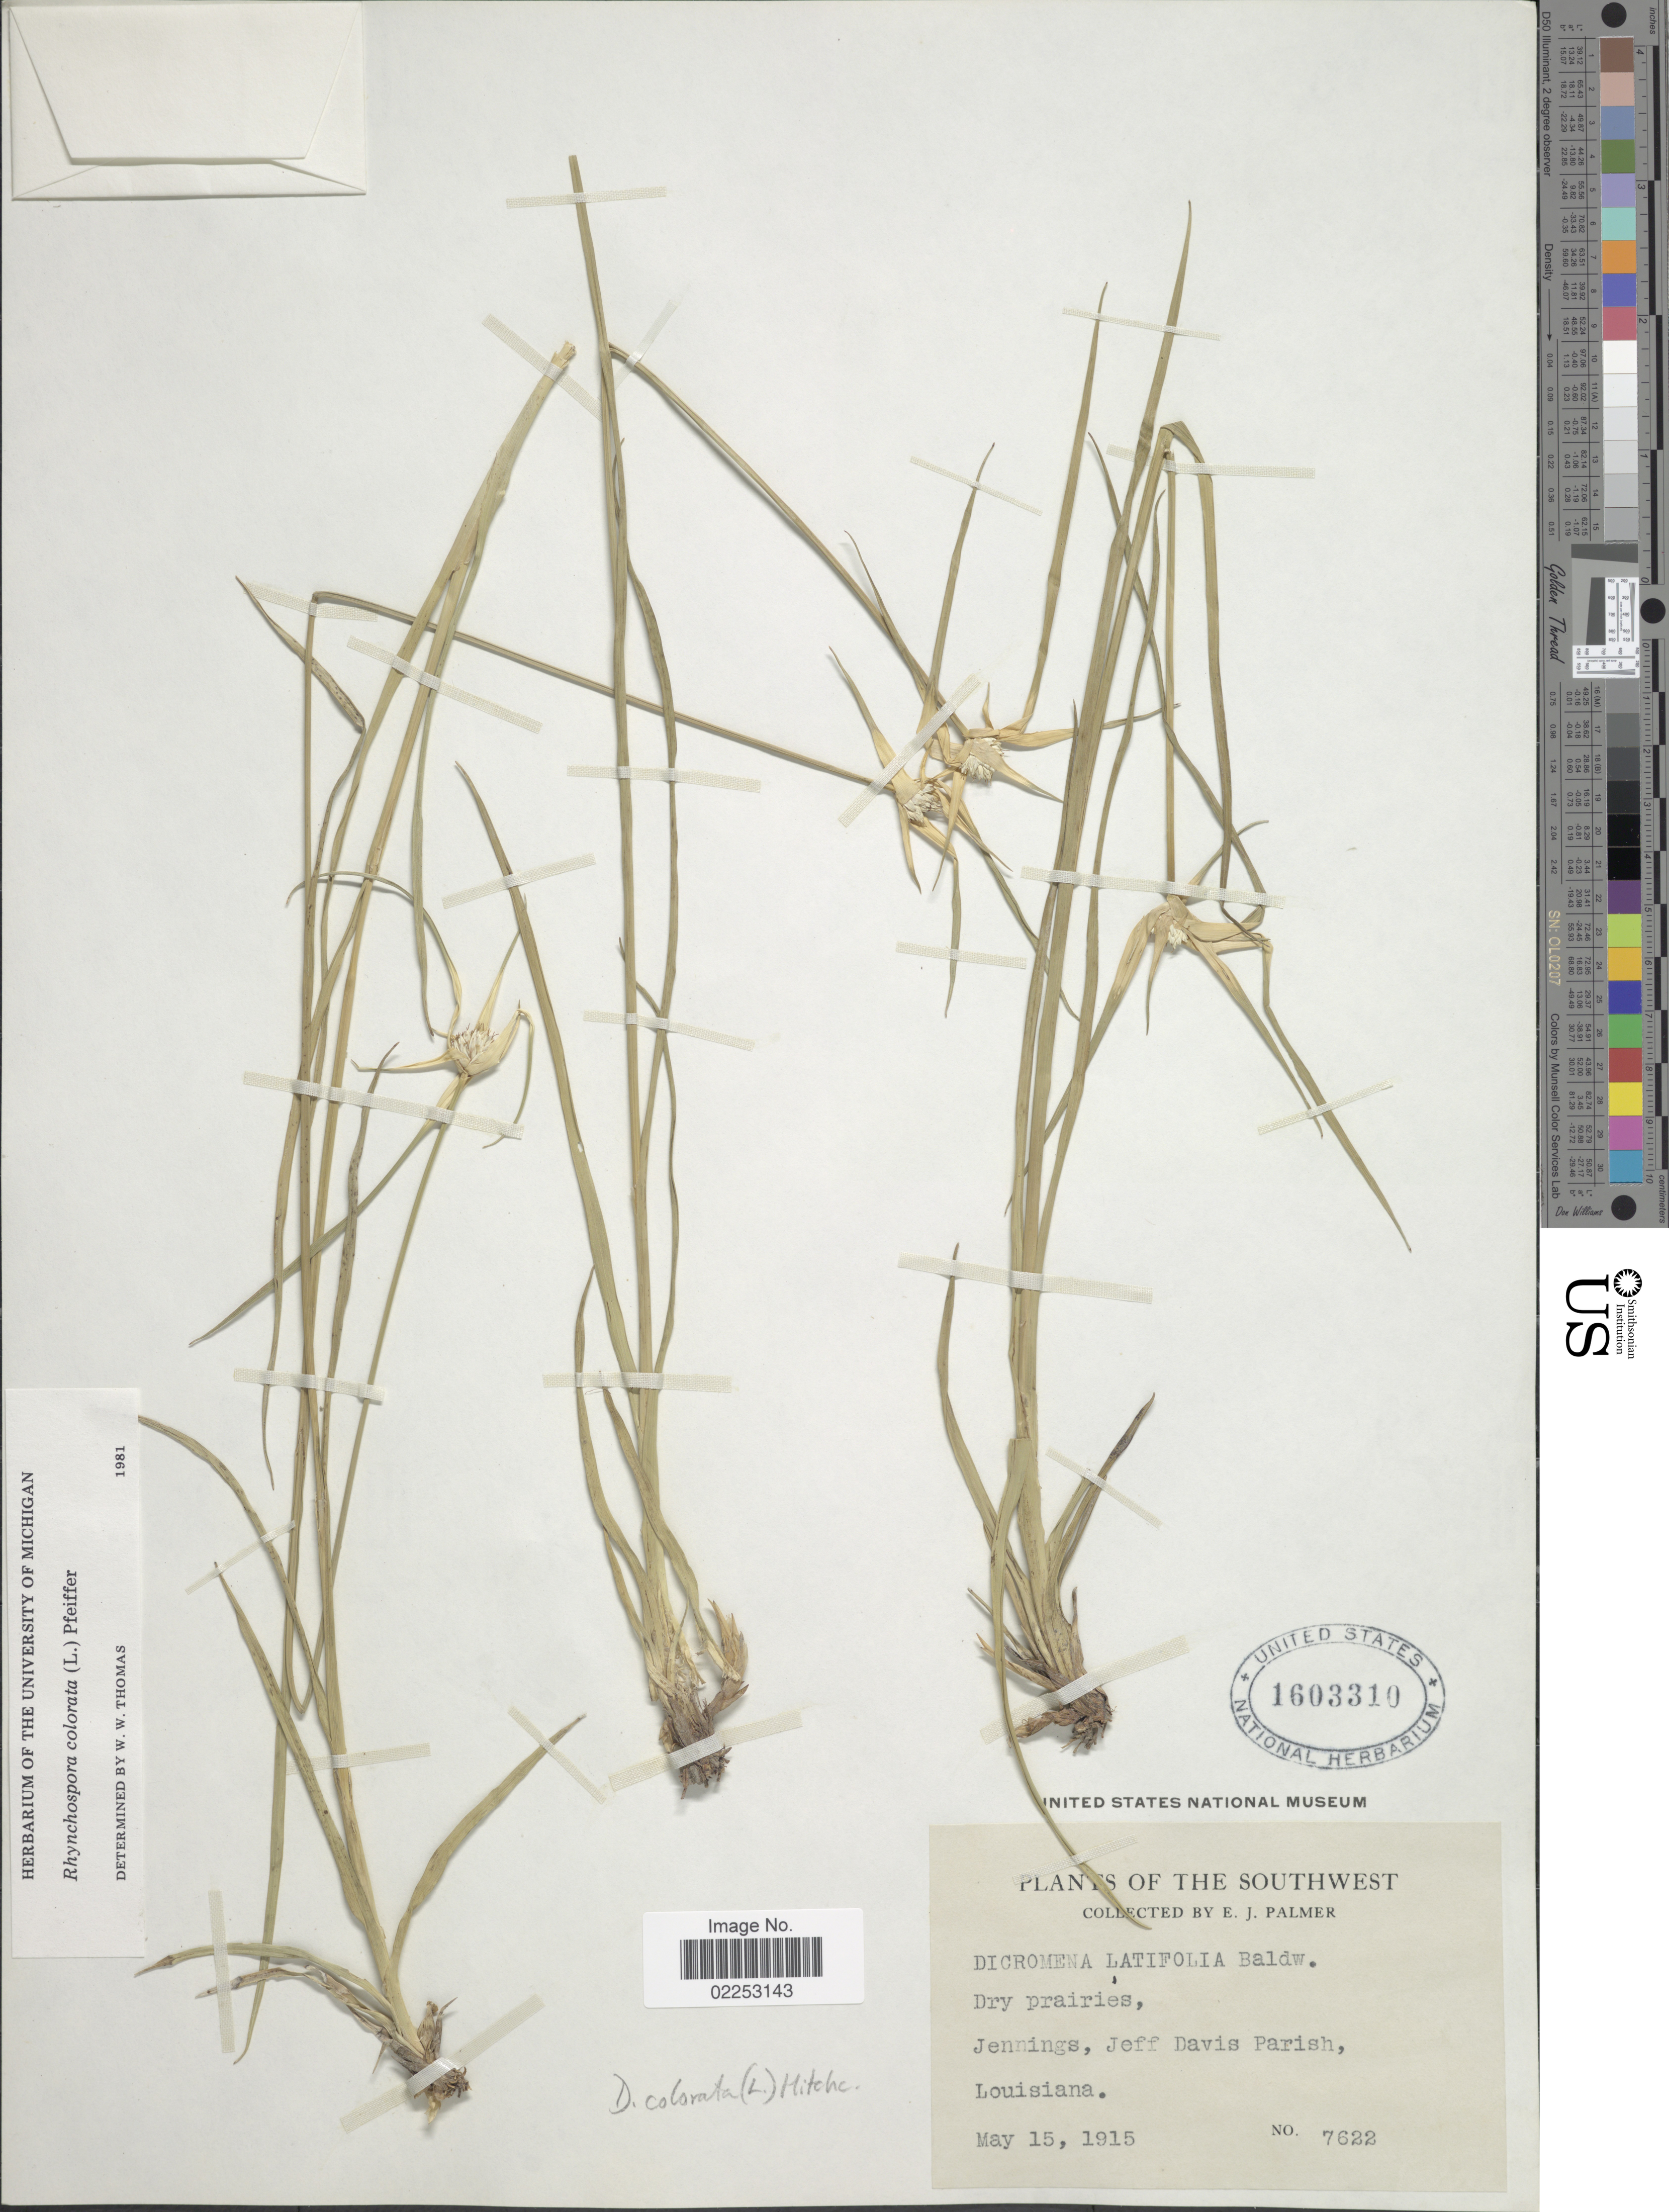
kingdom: Plantae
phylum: Tracheophyta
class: Liliopsida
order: Poales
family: Cyperaceae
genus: Rhynchospora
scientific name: Rhynchospora colorata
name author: (L.) H. Pfeiff.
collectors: E. J. Palmer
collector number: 7622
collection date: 1915-05-15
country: United States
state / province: Louisiana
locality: Southwest. Jennings, Jeff Davis Parish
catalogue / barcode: US 1603310